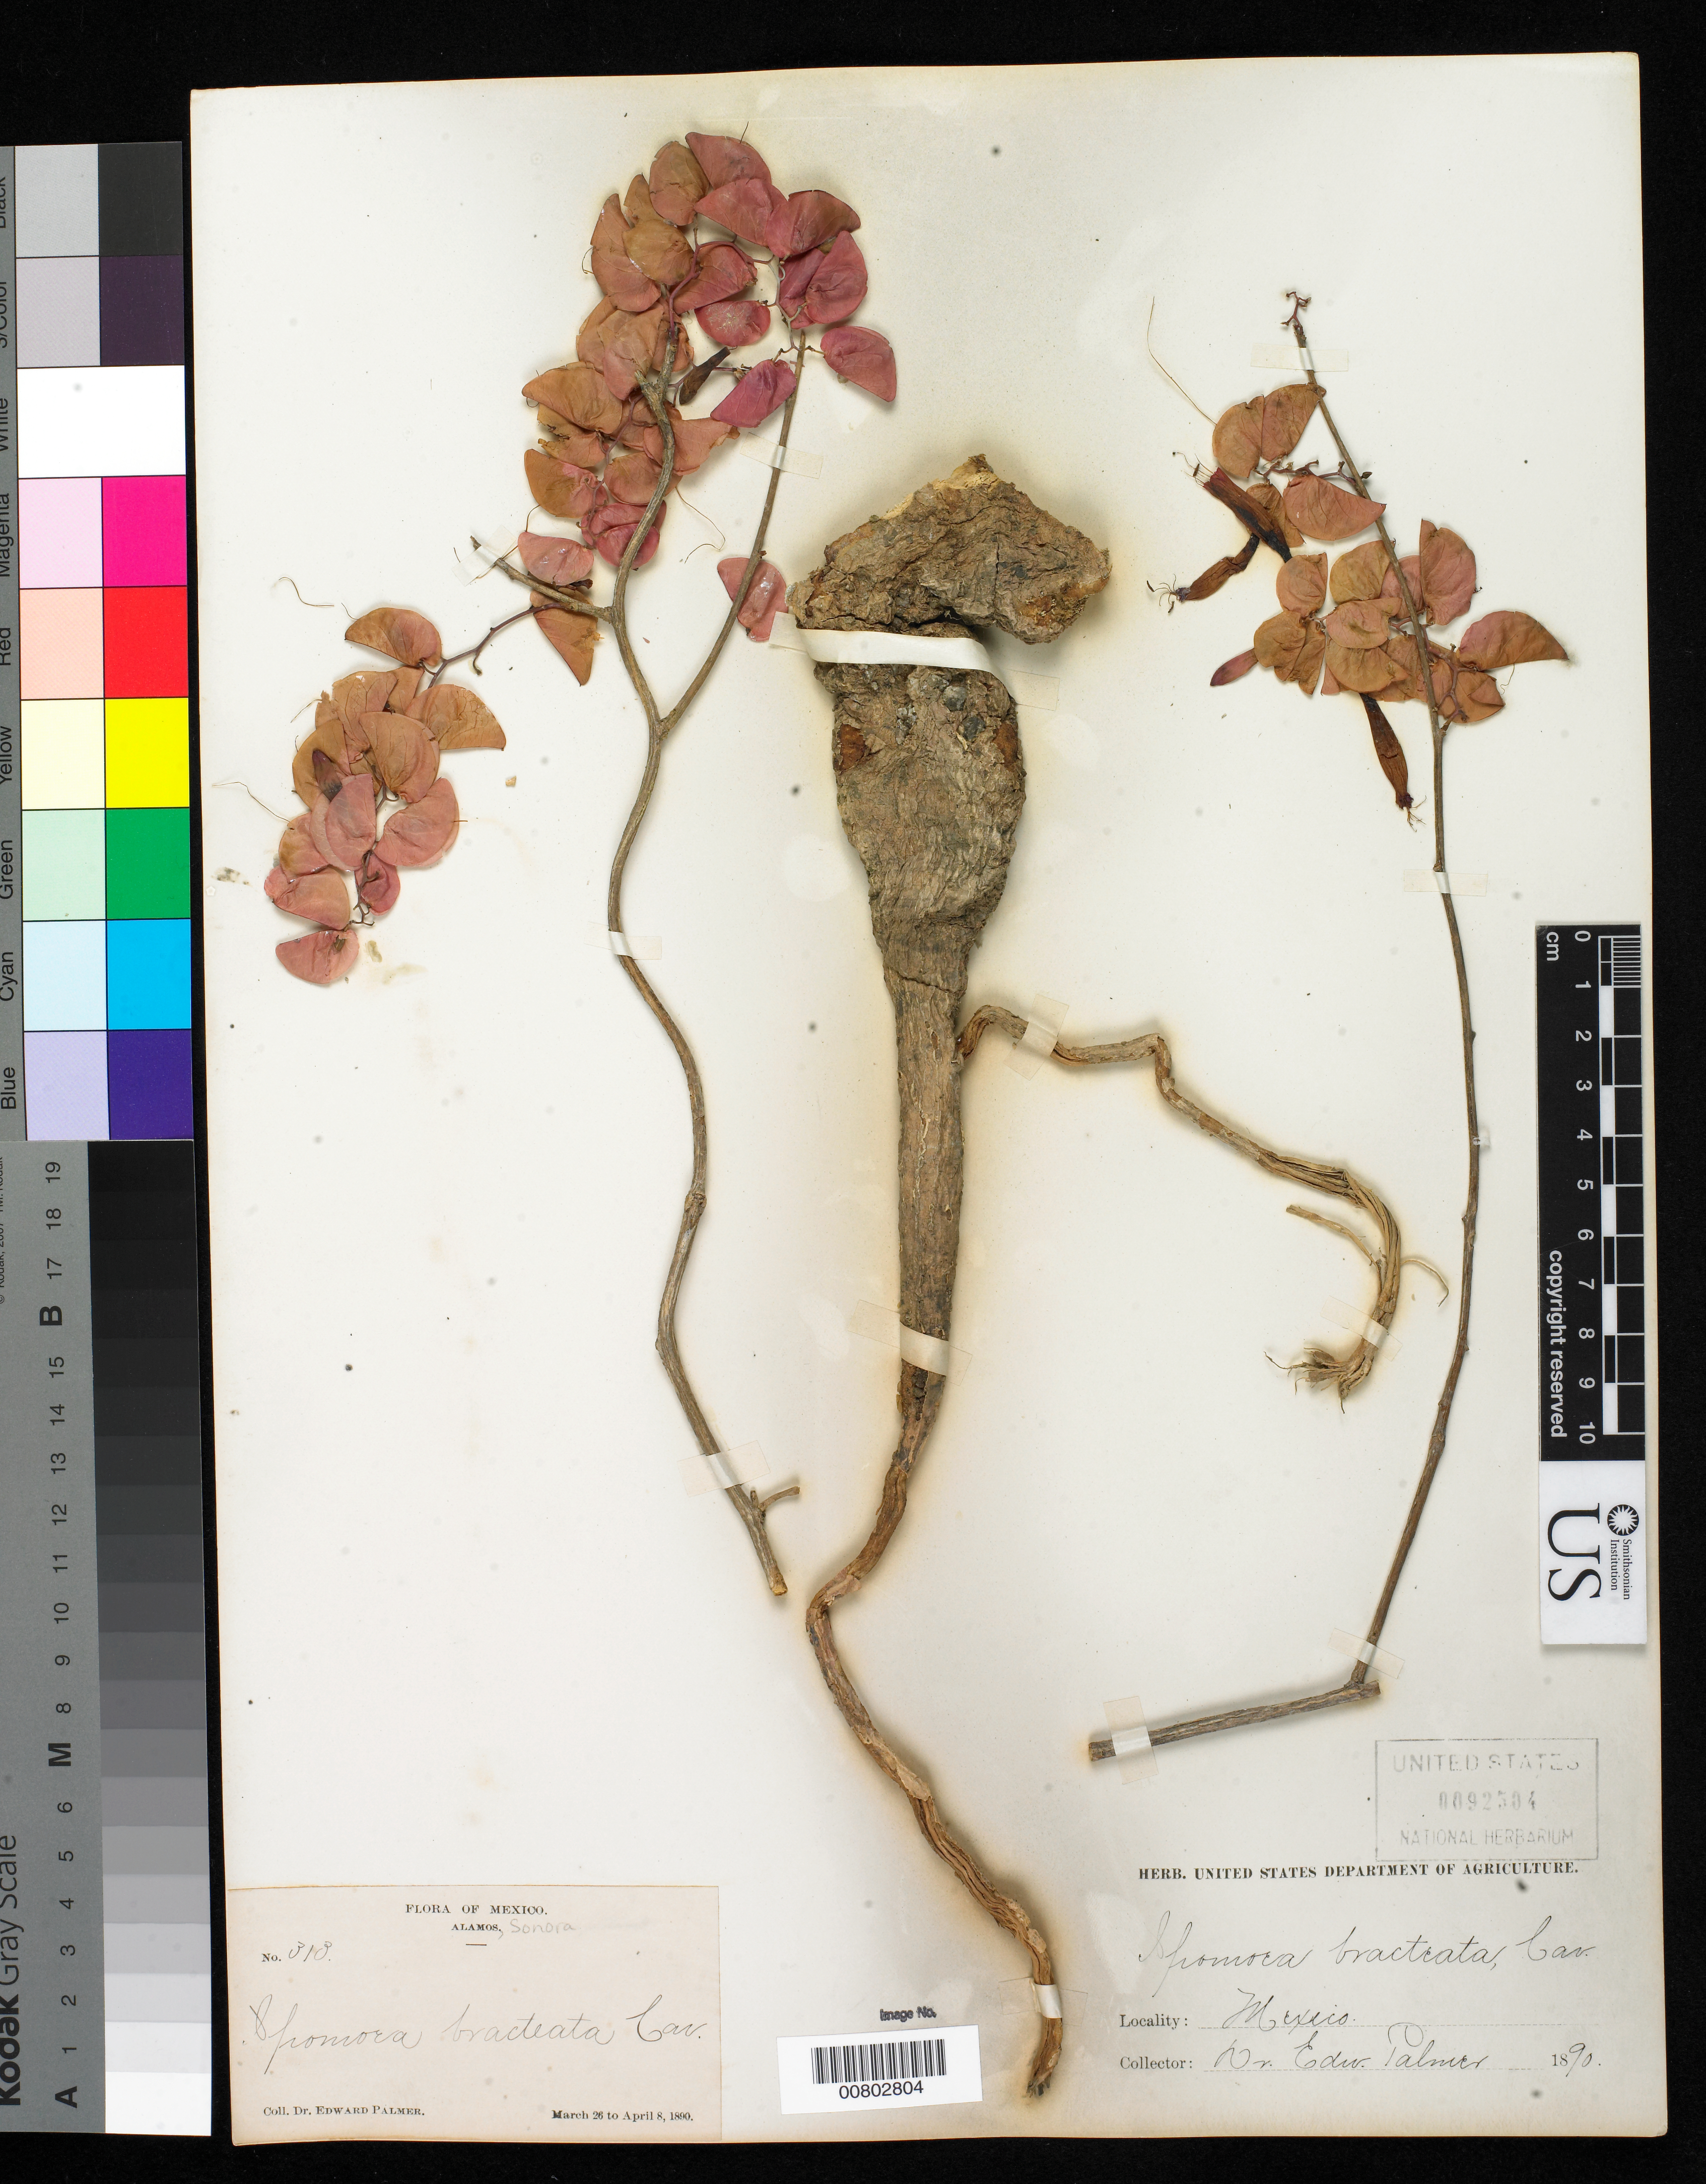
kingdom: Plantae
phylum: Tracheophyta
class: Magnoliopsida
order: Solanales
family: Convolvulaceae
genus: Ipomoea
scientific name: Ipomoea bracteata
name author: Cav.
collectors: E. Palmer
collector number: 313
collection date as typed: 26 Mar 1890 to 08 Apr 1890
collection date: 1890-03-26/1890-04-08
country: Mexico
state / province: Sonora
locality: Alamos, Sonora.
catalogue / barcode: US 92504